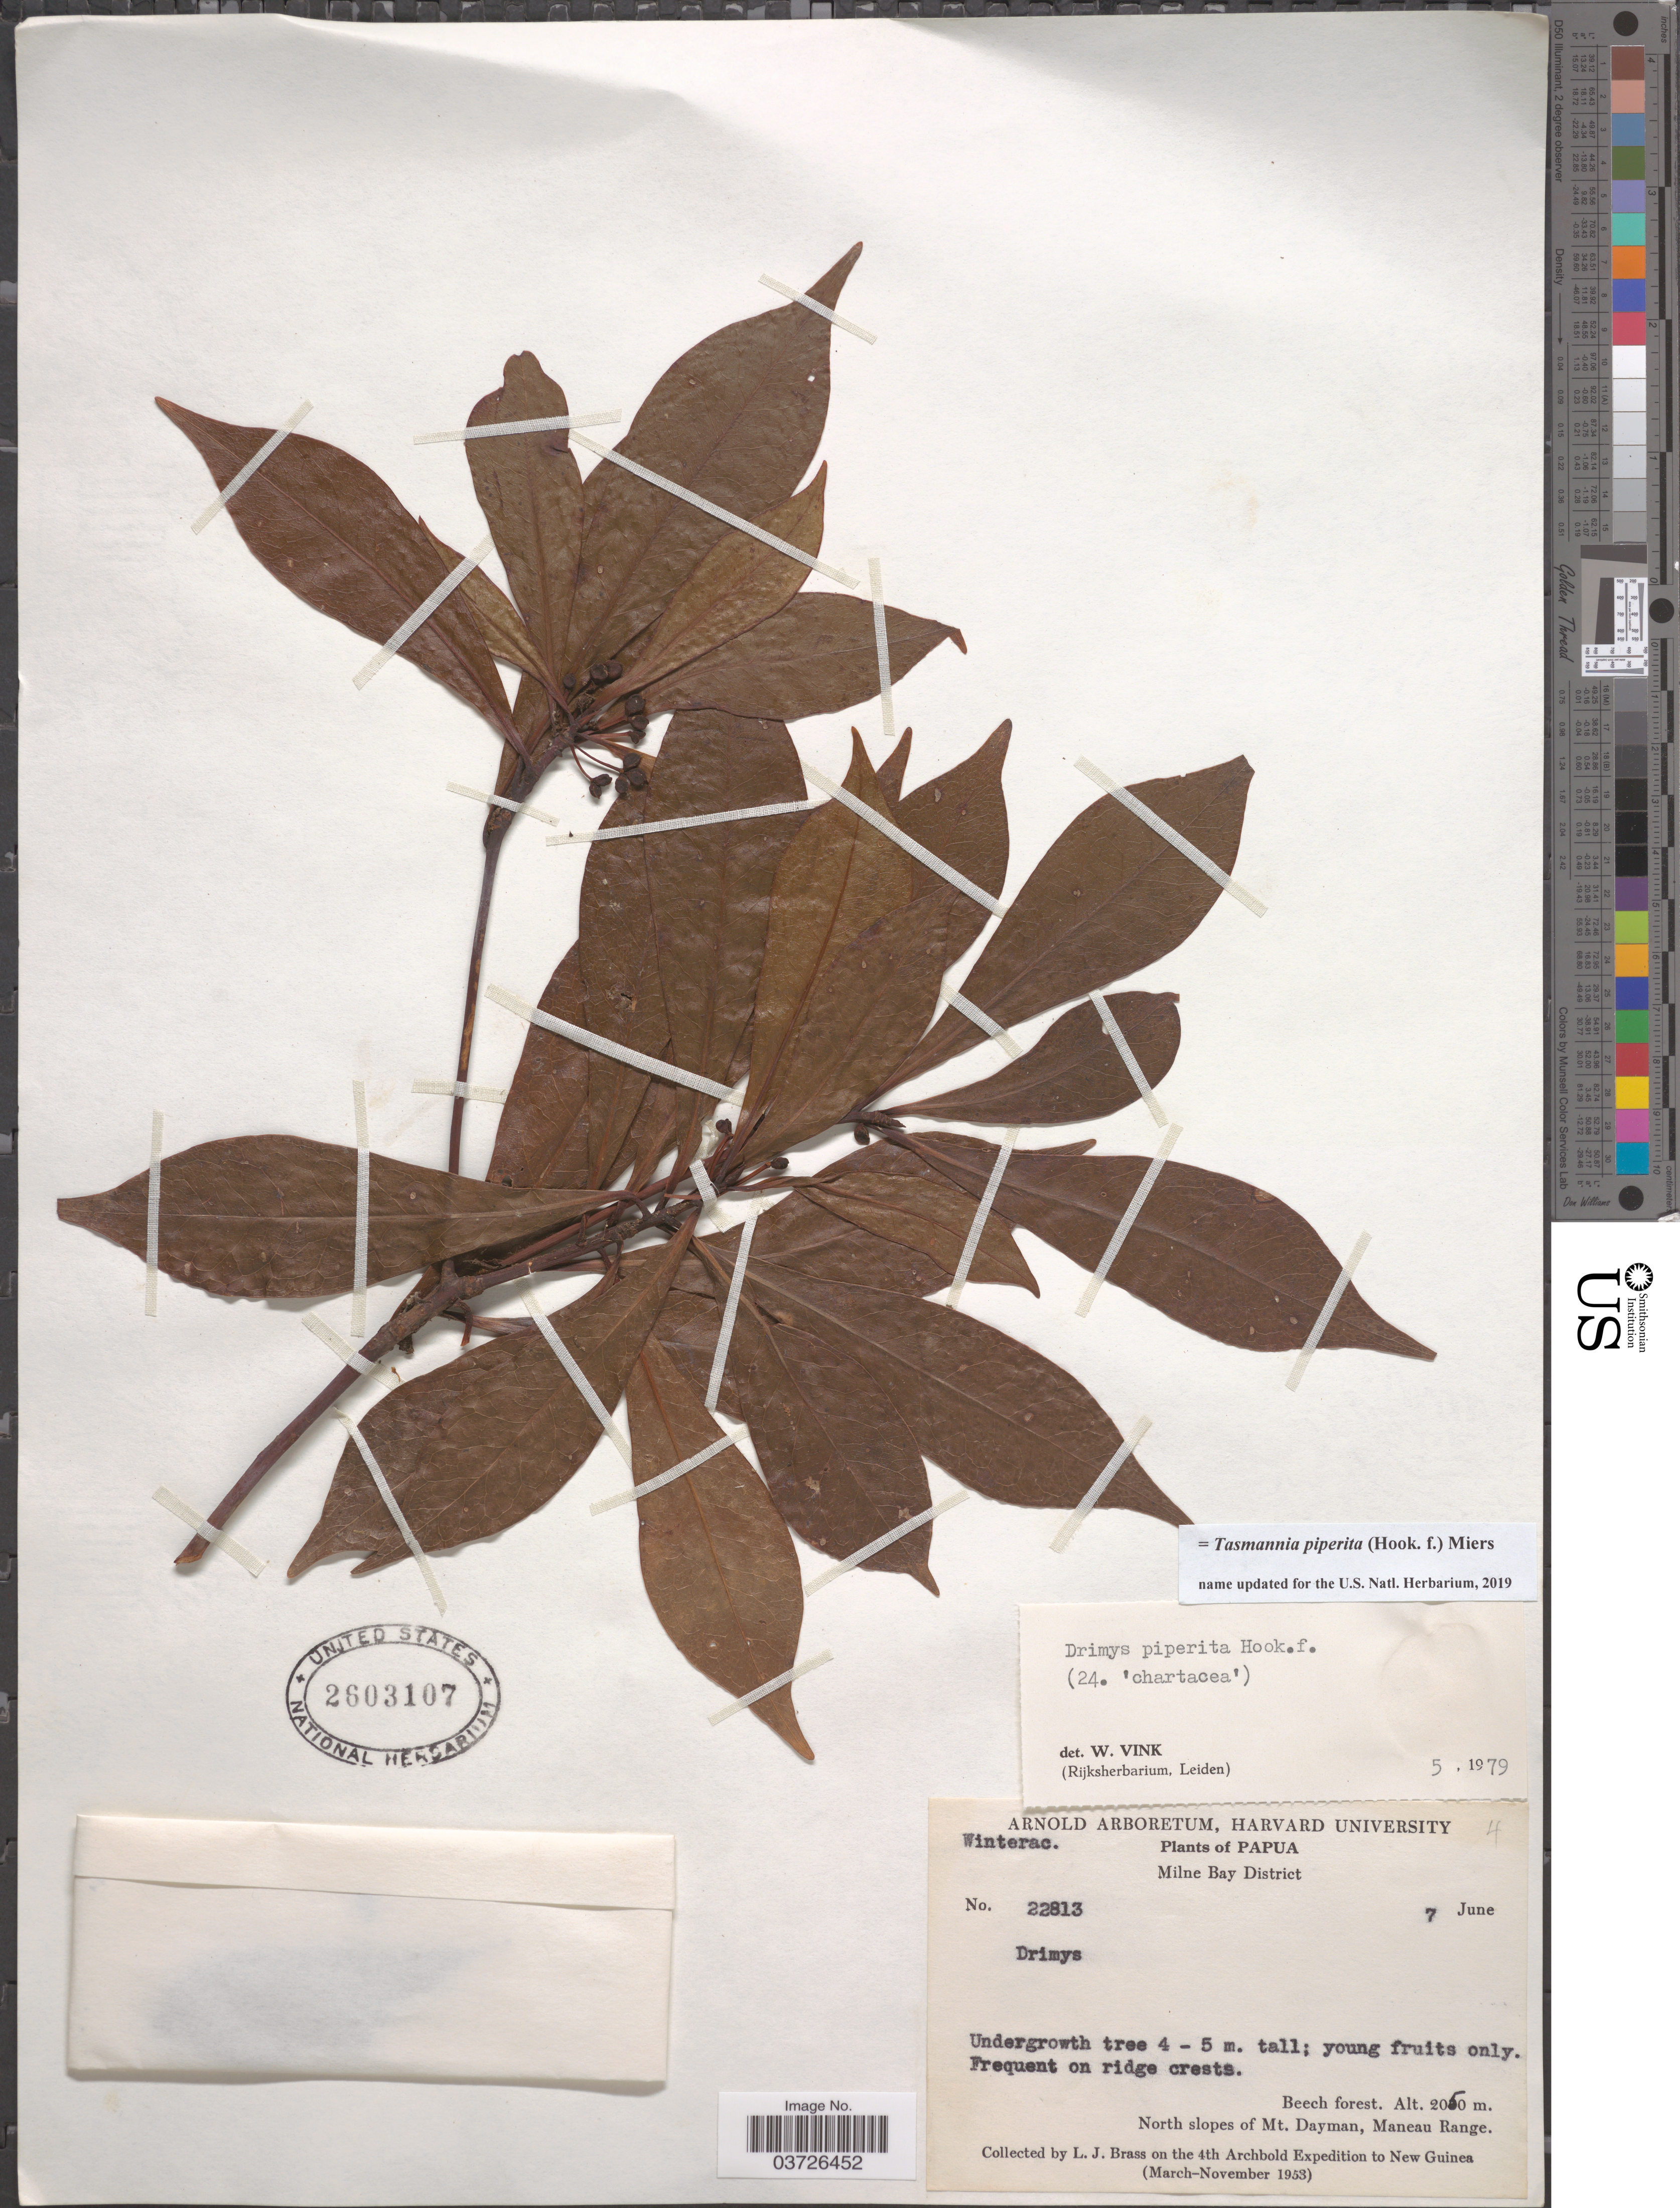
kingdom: Plantae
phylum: Tracheophyta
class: Magnoliopsida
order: Canellales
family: Winteraceae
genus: Tasmannia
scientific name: Tasmannia piperita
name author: (Hook. f.) Miers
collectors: L. J. Brass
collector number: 22813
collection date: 1953-06-07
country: Papua New Guinea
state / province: Milne Bay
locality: Papua. Milne Bay District. North slopes of Mt. Dayman, Maneau Range. New Guinea.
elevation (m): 2050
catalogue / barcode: US 2603107